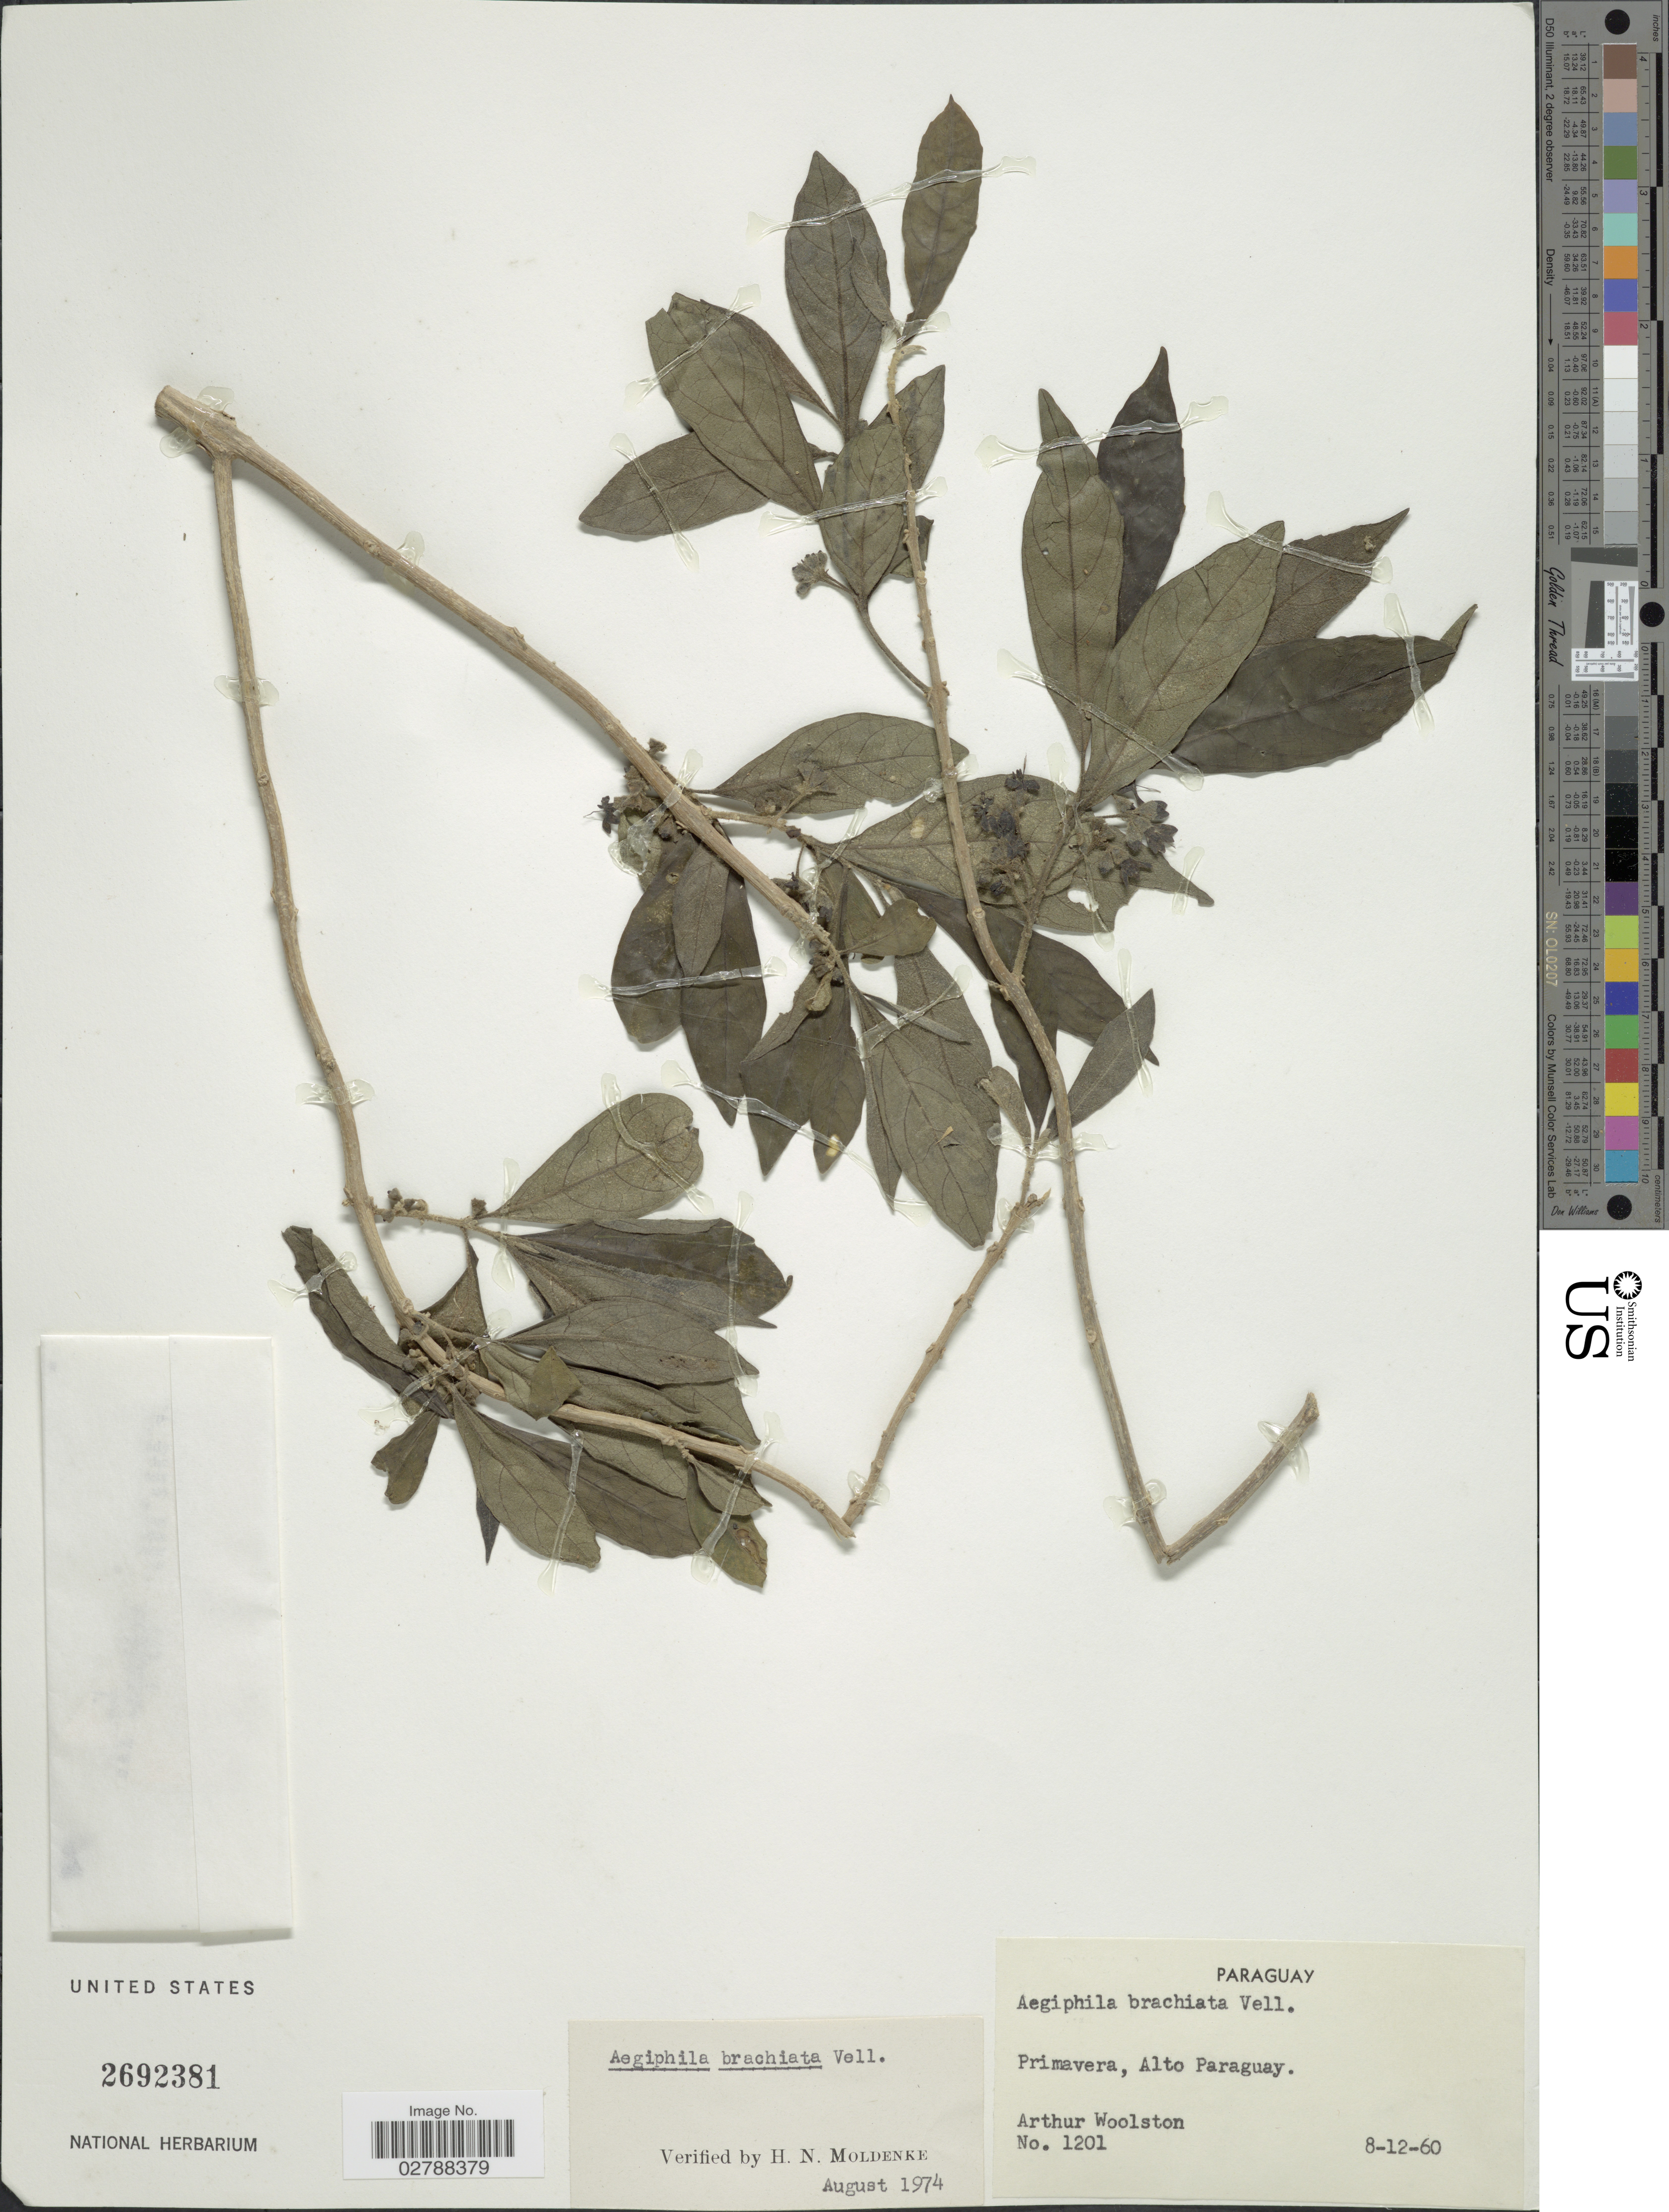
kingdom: Plantae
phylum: Tracheophyta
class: Magnoliopsida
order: Lamiales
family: Lamiaceae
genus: Aegiphila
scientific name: Aegiphila brachiata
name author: Vell.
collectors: A. L. Woolston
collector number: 1201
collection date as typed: Transcribed d/m/y: 8/12/60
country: Paraguay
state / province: Alto Paraguay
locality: Primavera.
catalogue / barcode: US 2692381